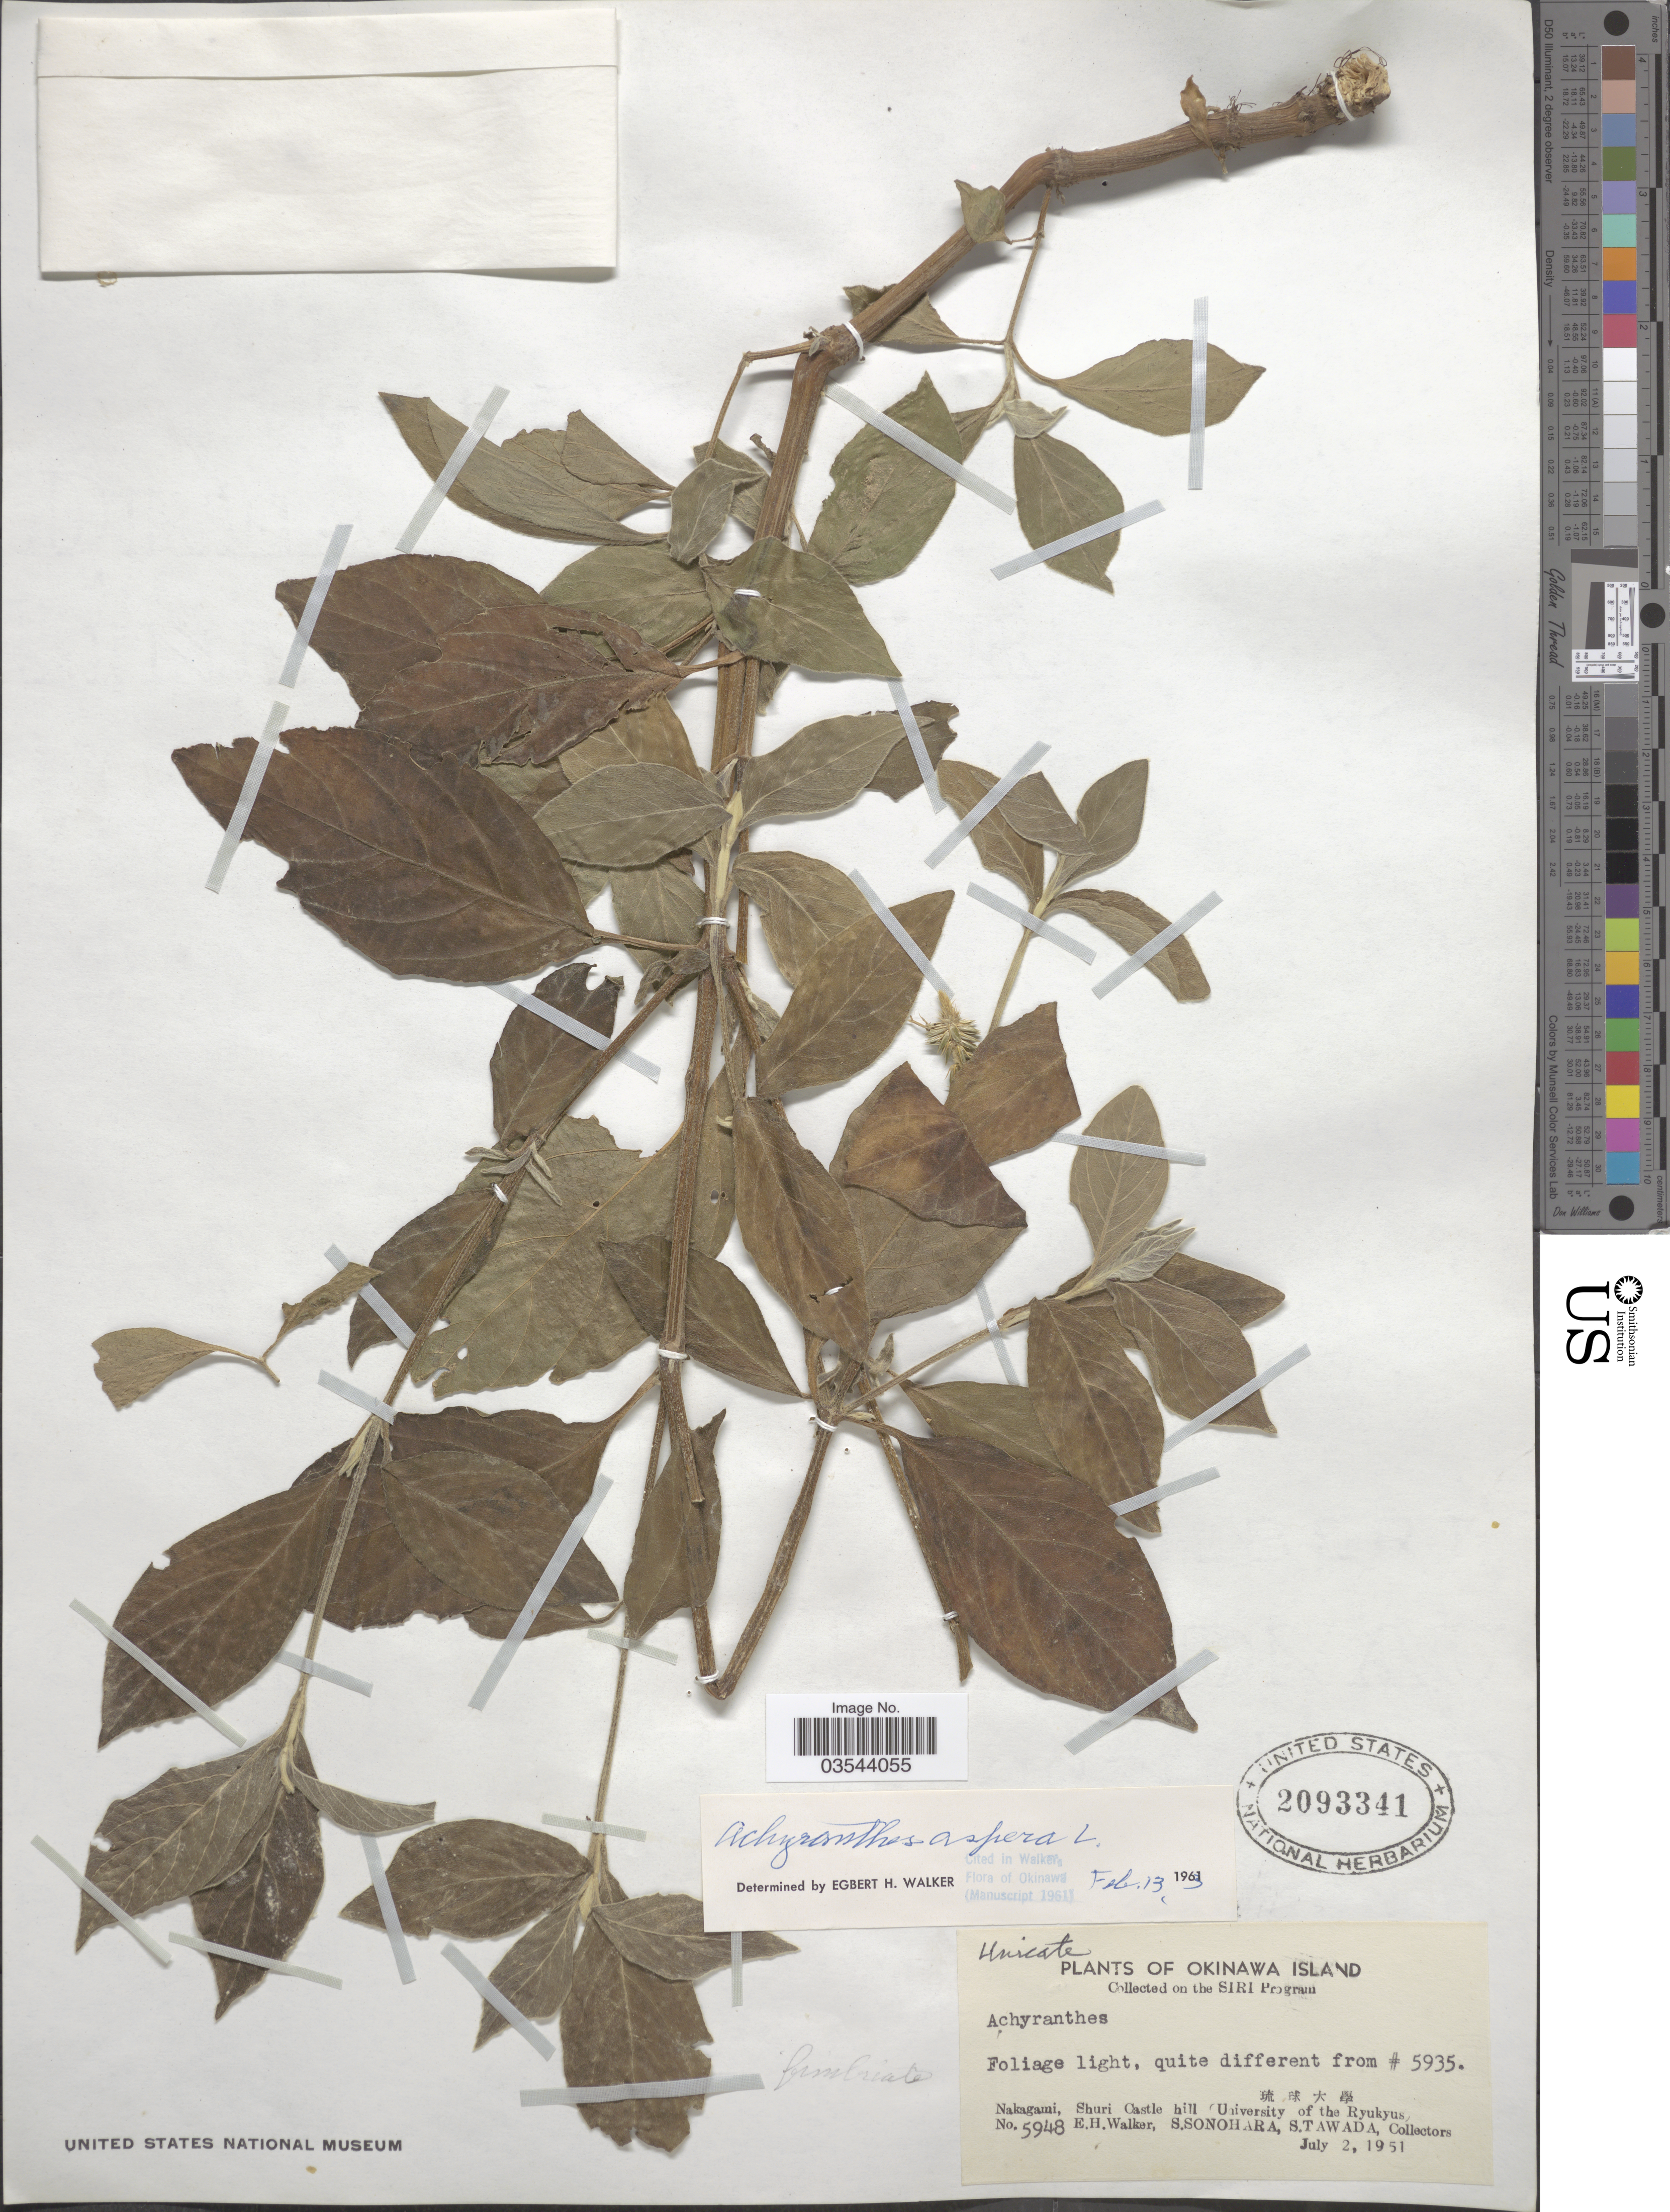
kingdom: Plantae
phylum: Tracheophyta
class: Magnoliopsida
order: Caryophyllales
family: Amaranthaceae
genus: Achyranthes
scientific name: Achyranthes aspera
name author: L.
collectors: E. H. Walker, S. Sonohara & S. Tawada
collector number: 5948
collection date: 1951-07-02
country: Japan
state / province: Okinawa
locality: Okinawa Island. X. Nakagami, Shuri Castle hill (University of the Ryukyus).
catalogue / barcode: US 2093341